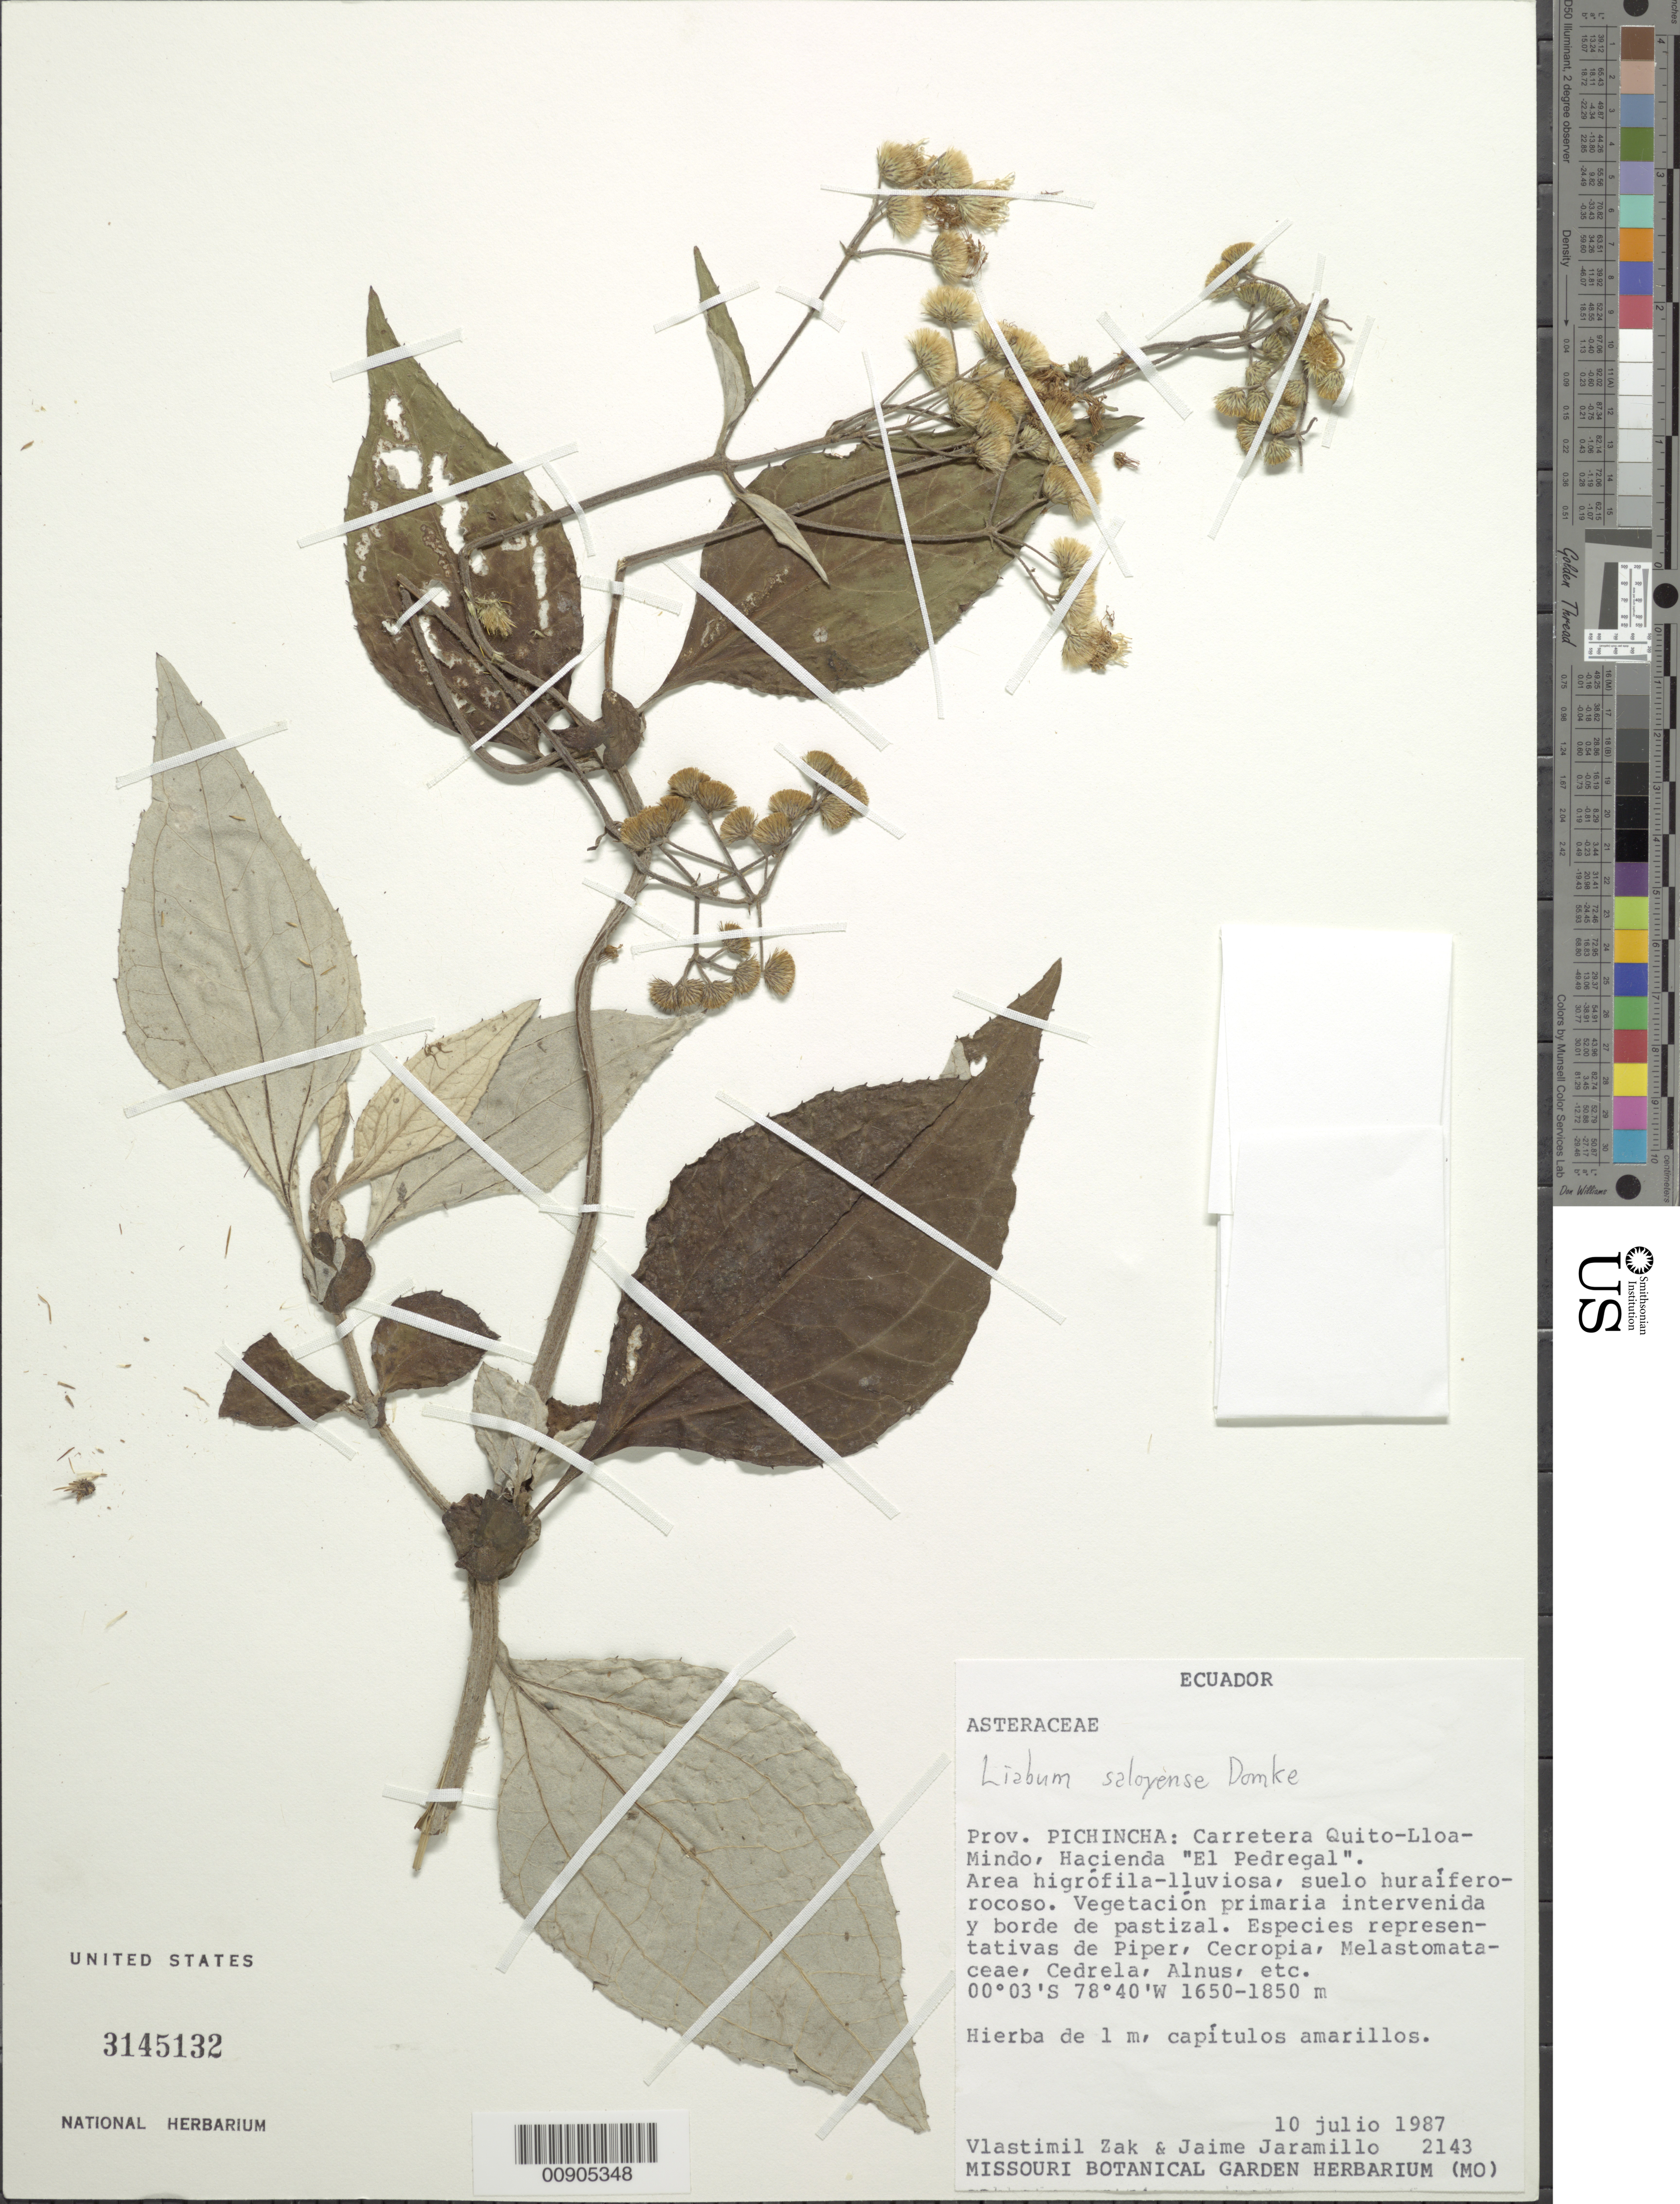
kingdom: Plantae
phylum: Tracheophyta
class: Magnoliopsida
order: Asterales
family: Asteraceae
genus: Liabum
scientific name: Liabum saloyense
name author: Domke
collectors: V. Zak & J. L. Jaramillo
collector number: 2143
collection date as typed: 10 July 1987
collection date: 1987-07-10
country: Ecuador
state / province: Pichincha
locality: Carretera Quito-Lloamindo, Hacienda "El Pedregal"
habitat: Vegetación primaria intervenida y borde de pastizal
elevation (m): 1650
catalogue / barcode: US 3145132